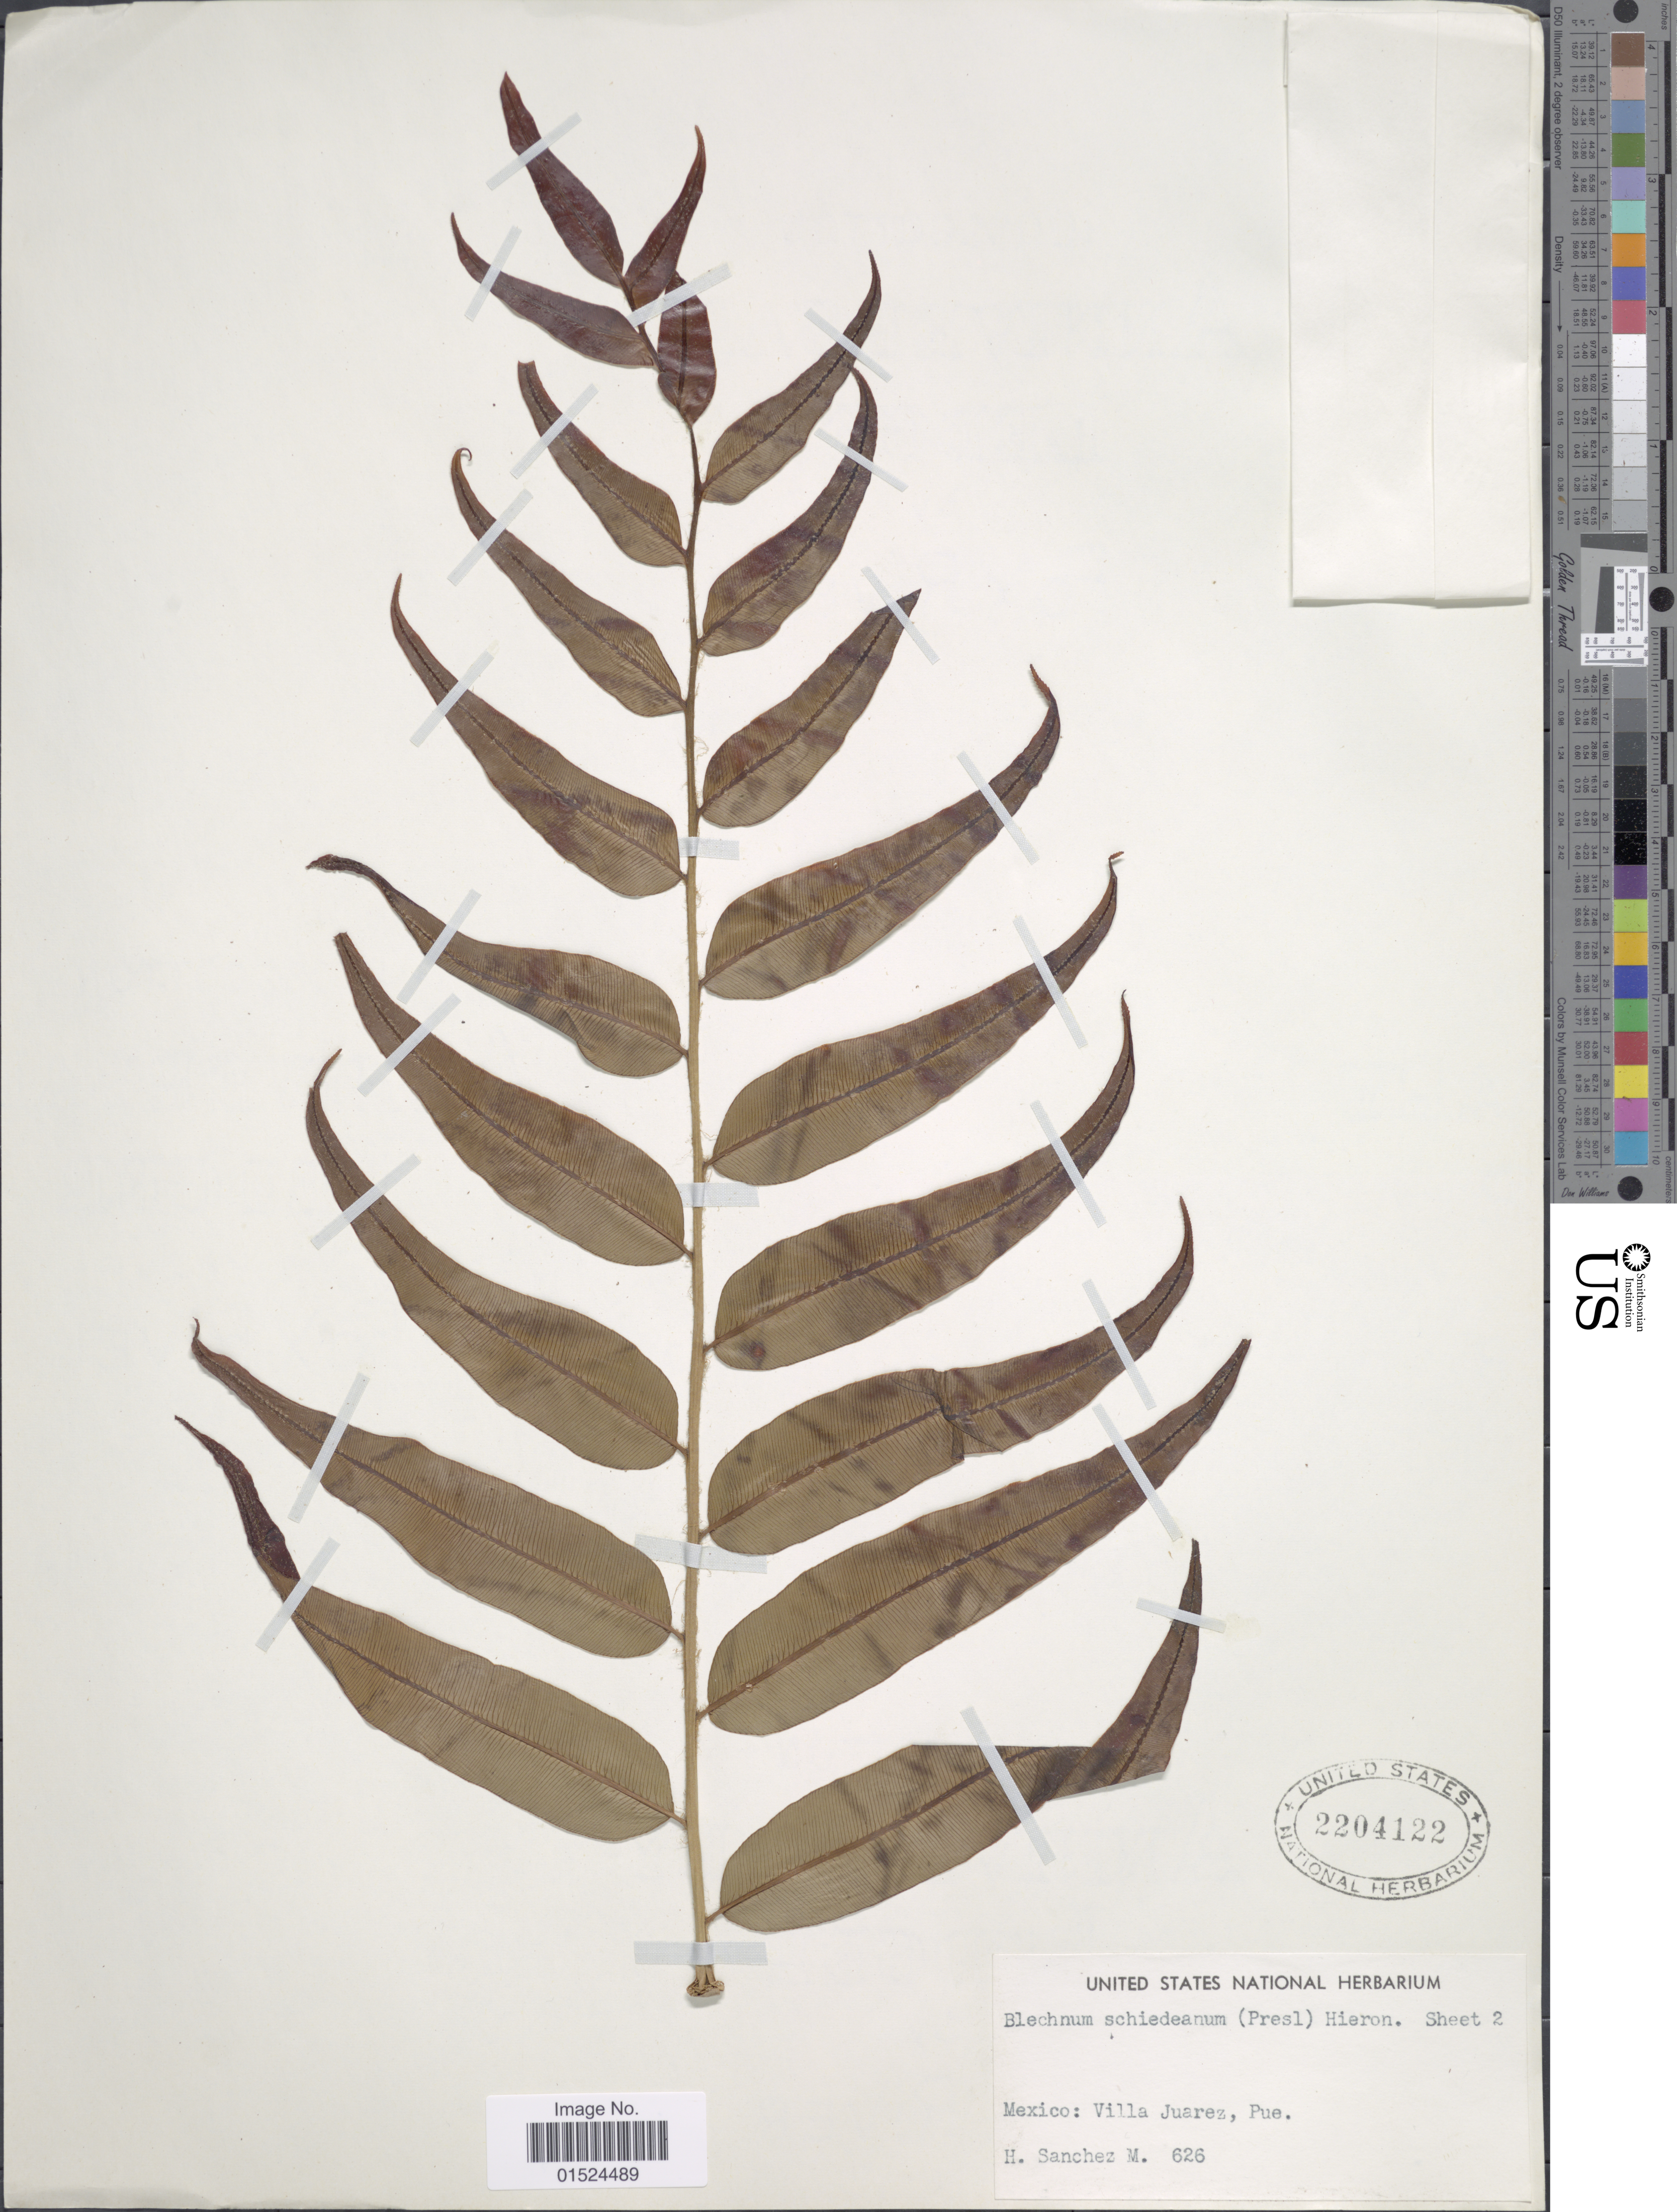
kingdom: Plantae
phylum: Tracheophyta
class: Polypodiopsida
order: Polypodiales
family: Blechnaceae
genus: Blechnum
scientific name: Blechnum schiedeanum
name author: (Schltdl. ex C. Presl) Hieron.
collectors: H. Sánchez-Mejorada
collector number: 626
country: Mexico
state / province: Puebla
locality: Villa Juarez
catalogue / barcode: US 2204122